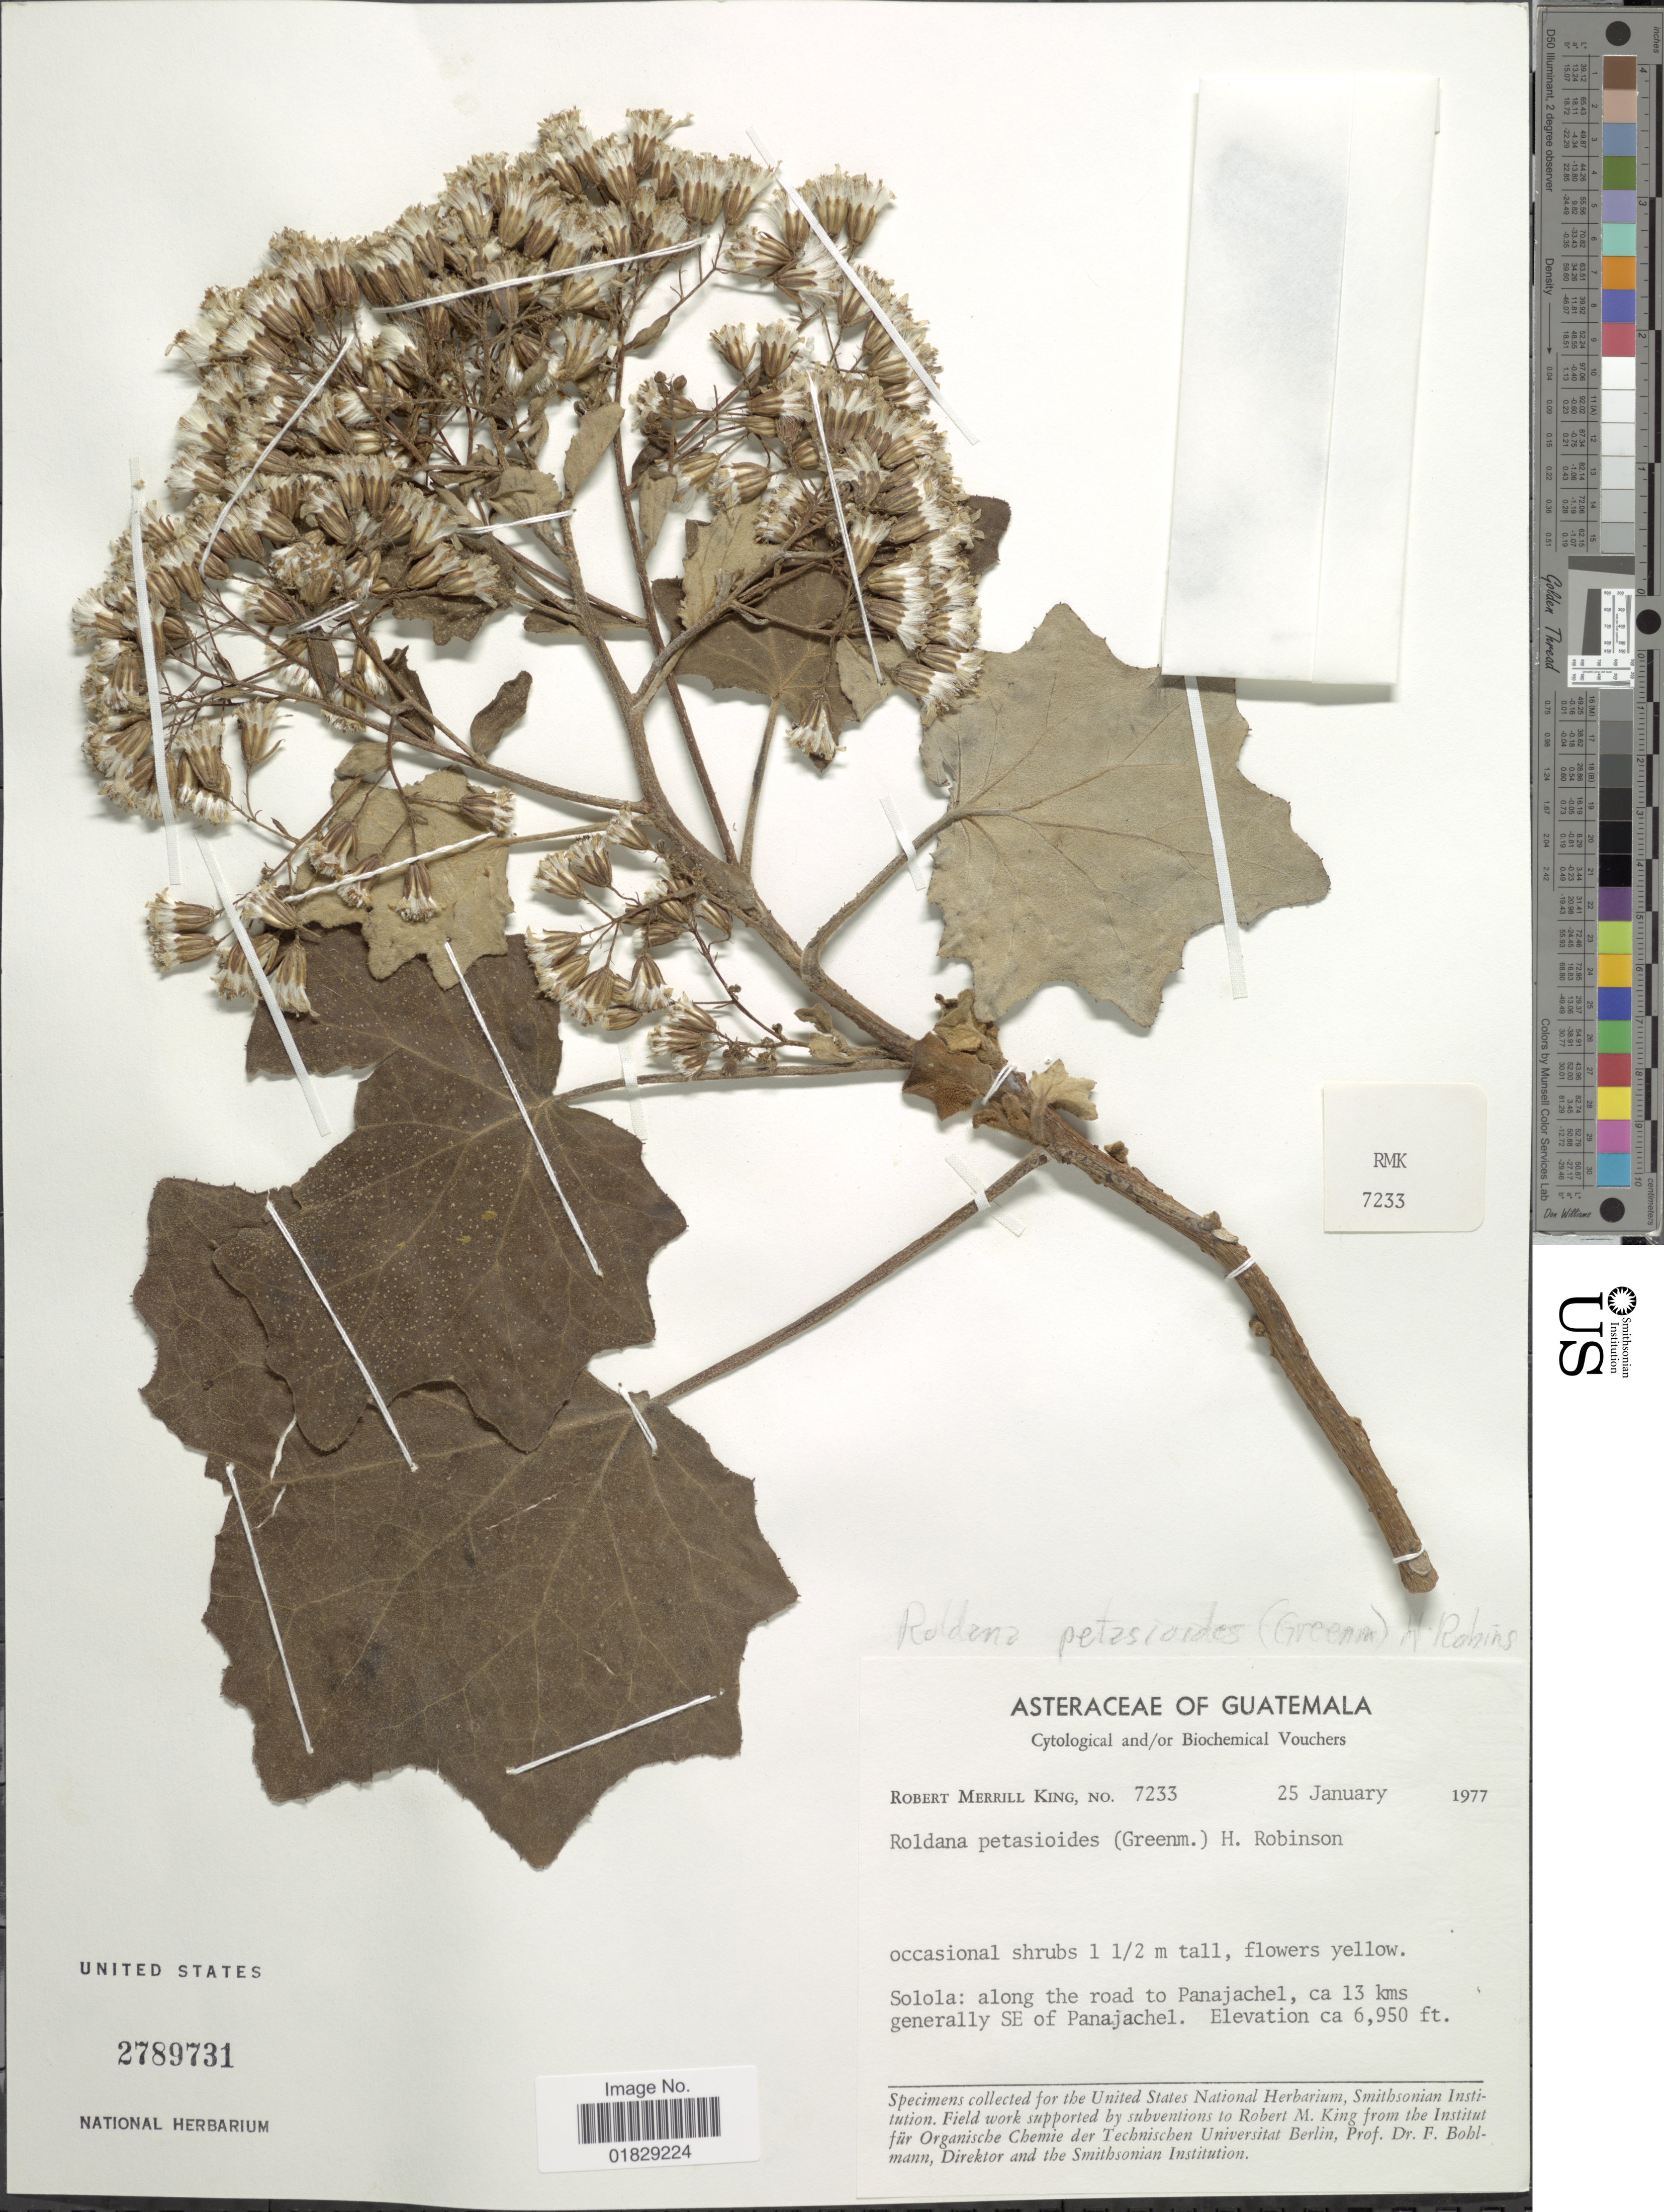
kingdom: Plantae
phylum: Tracheophyta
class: Magnoliopsida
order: Asterales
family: Asteraceae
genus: Roldana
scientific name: Roldana petasitis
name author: (Sims) H. Rob. & Brettell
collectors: R. M. King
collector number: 7233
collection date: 1977-01-25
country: Guatemala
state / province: Sololá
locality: Solola: along the road to Panajachel, ca 13 kms generally SE of Panajachel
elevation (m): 2118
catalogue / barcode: US 2789731